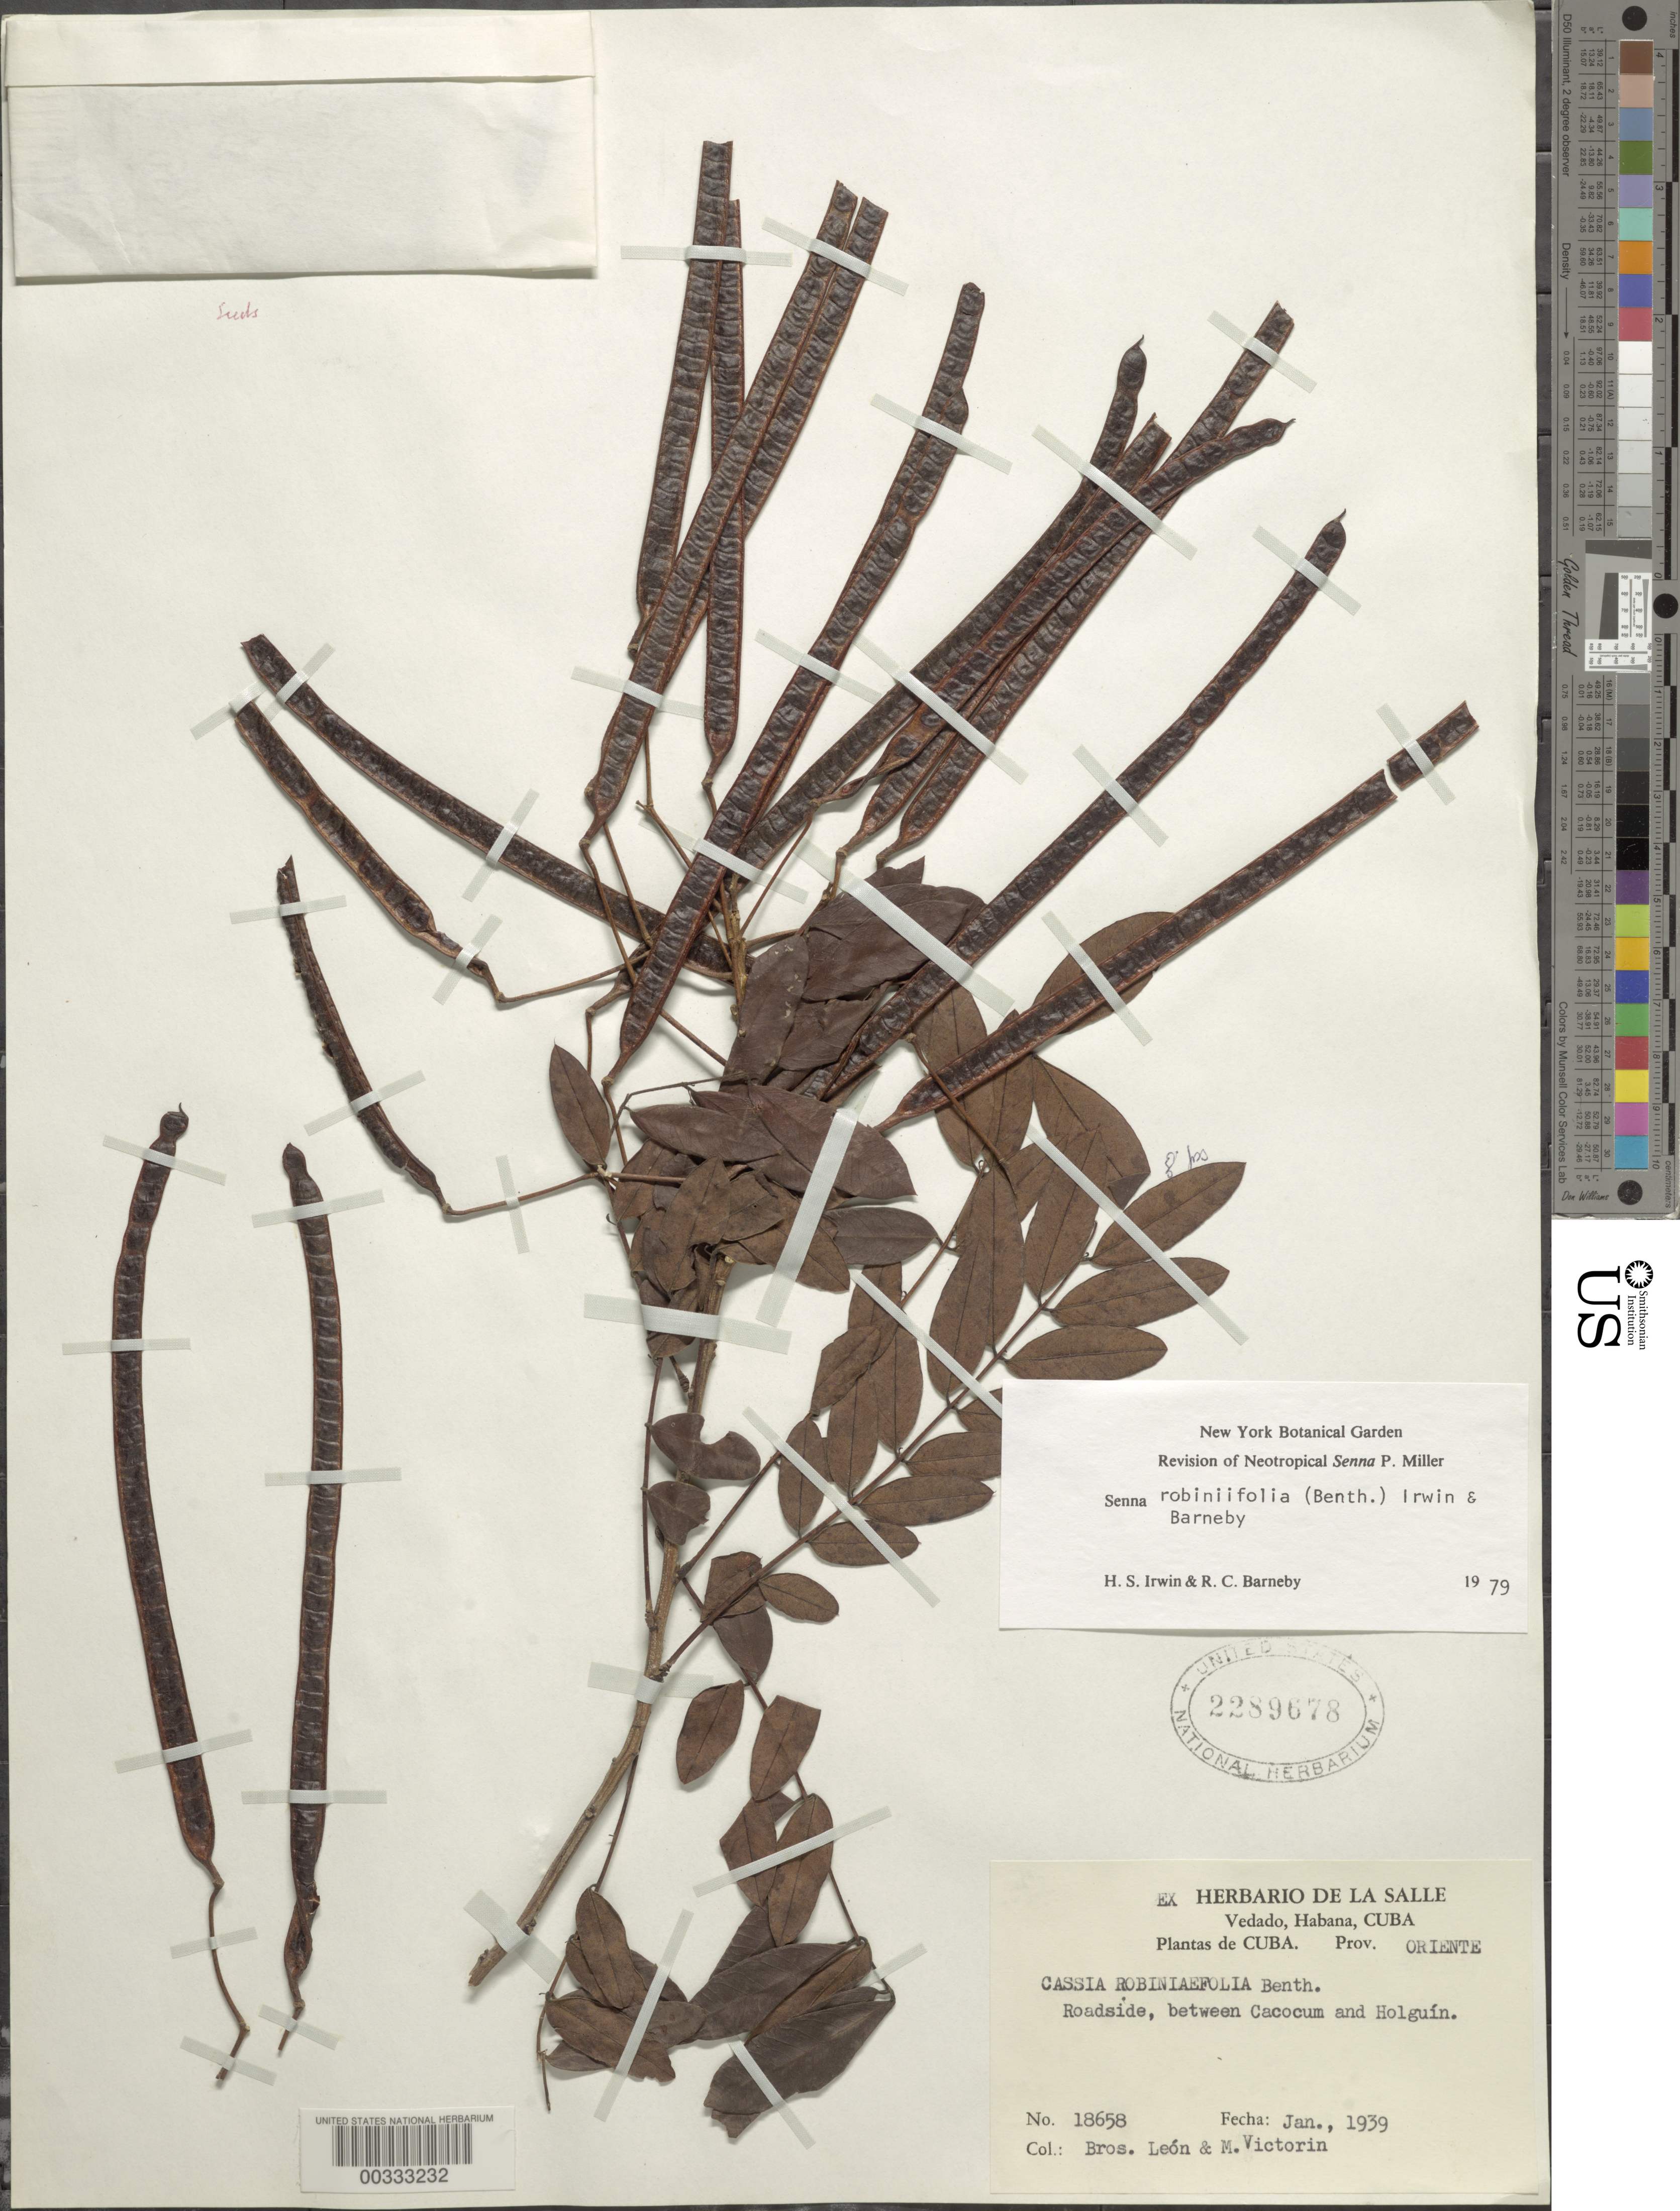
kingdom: Plantae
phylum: Tracheophyta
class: Magnoliopsida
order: Fabales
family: Fabaceae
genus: Senna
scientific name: Senna robiniifolia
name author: (Benth.) H.S. Irwin & Barneby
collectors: Bro. León & Fr. Marie-Victorin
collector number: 18658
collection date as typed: Jan 1939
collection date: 1939-01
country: Cuba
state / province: Oriente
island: Greater Antilles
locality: Between cacocum and holguin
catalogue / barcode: US 2289678